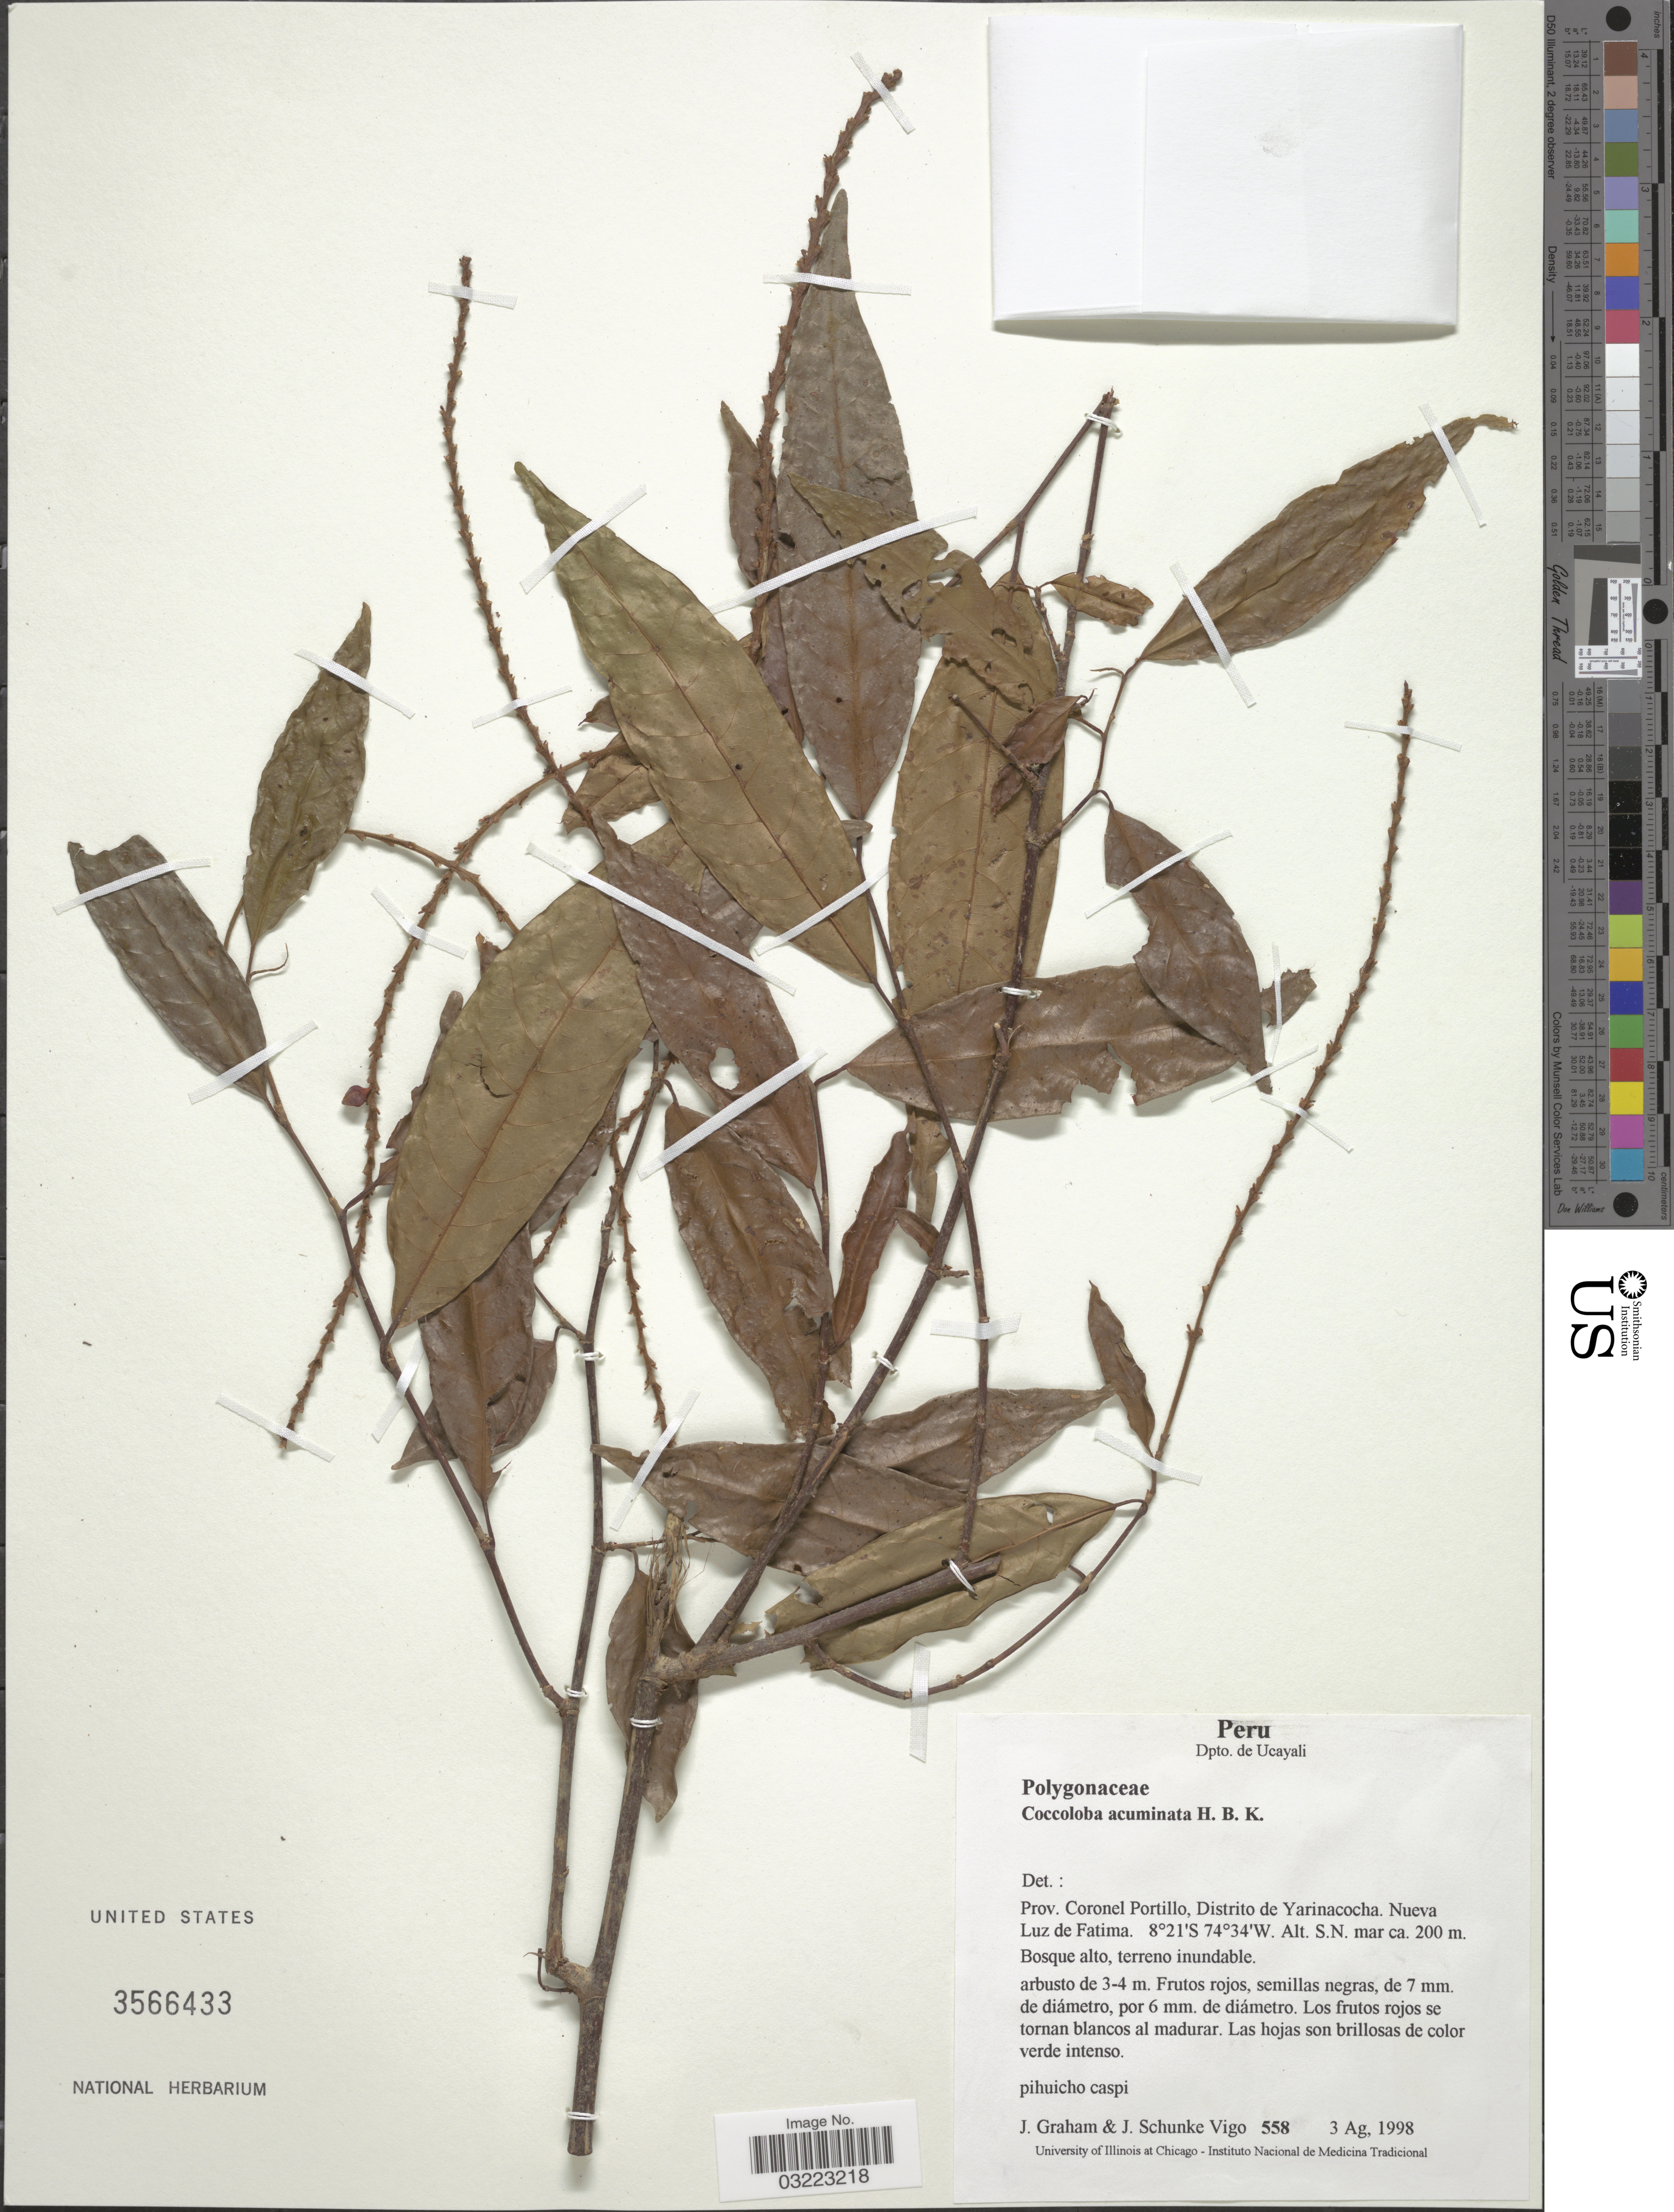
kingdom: Plantae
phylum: Tracheophyta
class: Magnoliopsida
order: Caryophyllales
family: Polygonaceae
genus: Coccoloba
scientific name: Coccoloba acuminata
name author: Kunth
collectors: J. Graham & J. Schunke Vigo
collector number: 558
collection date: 1998-08-03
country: Peru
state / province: Ucayali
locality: Dpto. de Ucayali, Prov. Coronel Portillo, Distrito de Yarinacocha. Nueva Luz de Fatima.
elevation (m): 200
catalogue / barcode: US 3566433